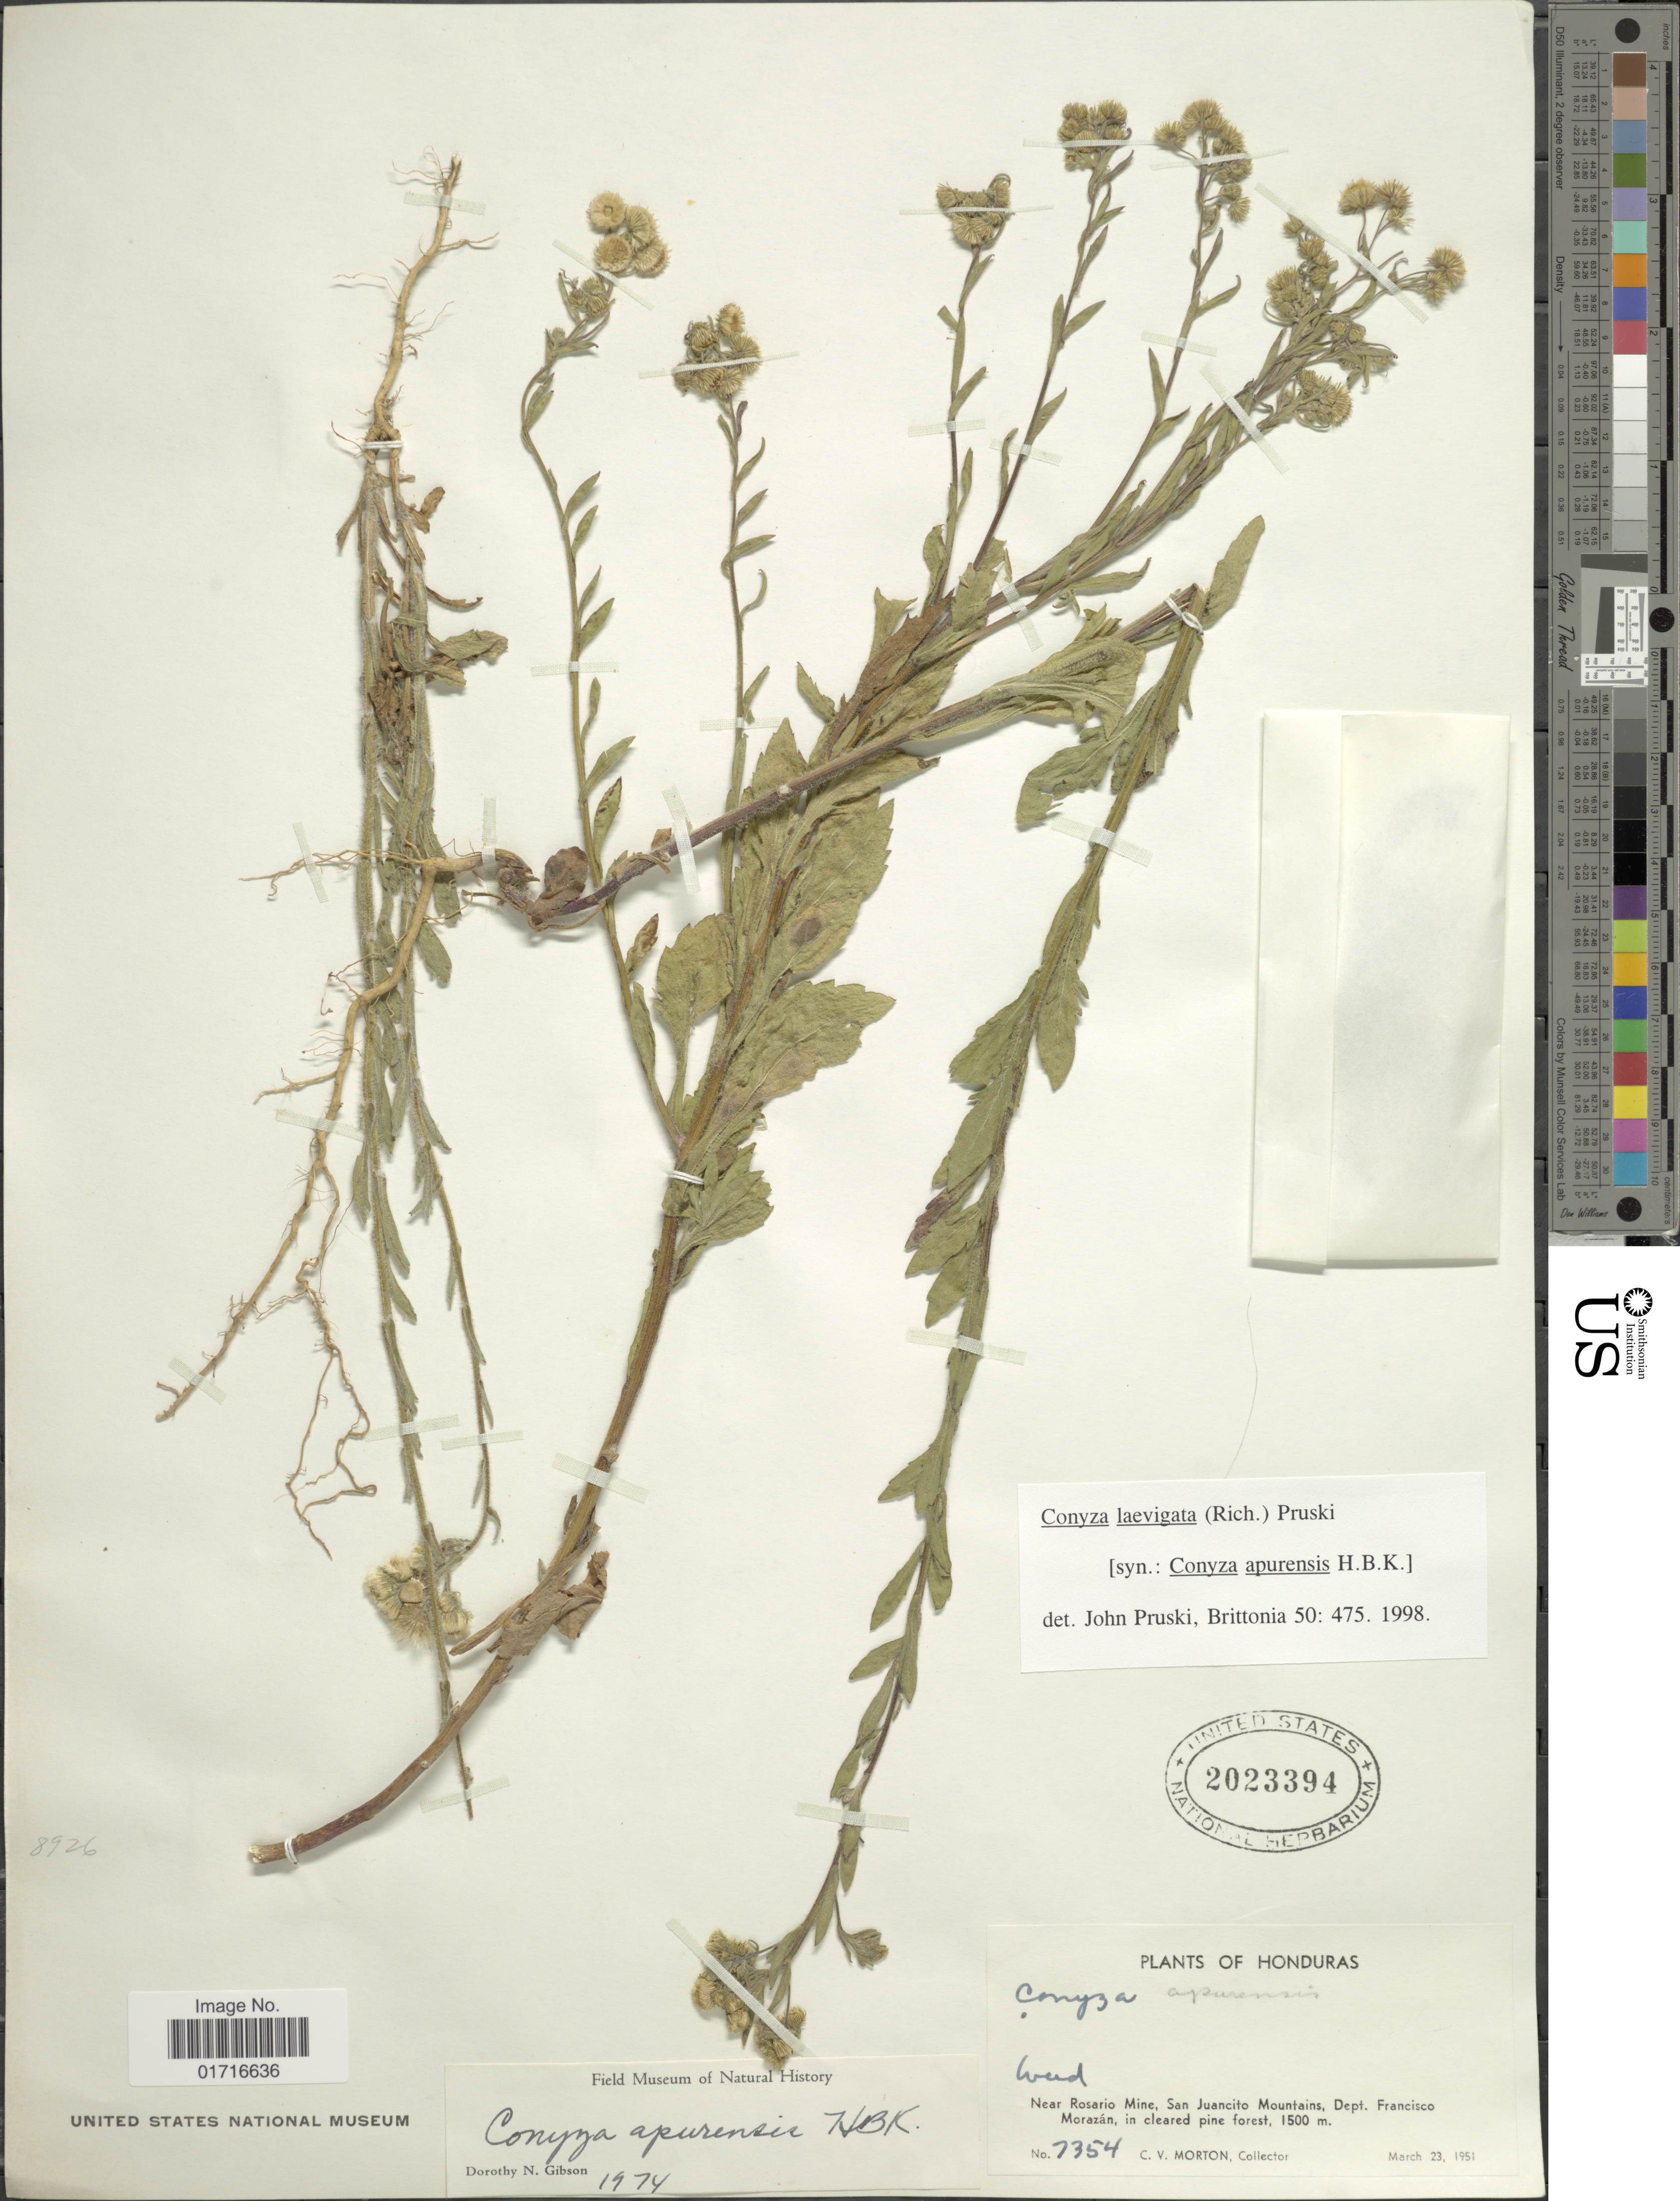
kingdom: Plantae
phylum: Tracheophyta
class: Magnoliopsida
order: Asterales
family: Asteraceae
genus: Conyza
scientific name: Conyza laevigata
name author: (Rich.) Pruski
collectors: C. V. Morton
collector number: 7354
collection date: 1951-03-23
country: Honduras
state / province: Fco. Morazán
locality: Near Rosario, San Juancito Mountains, Dept. Francisco Morazan.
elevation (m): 1500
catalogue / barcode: US 2023394